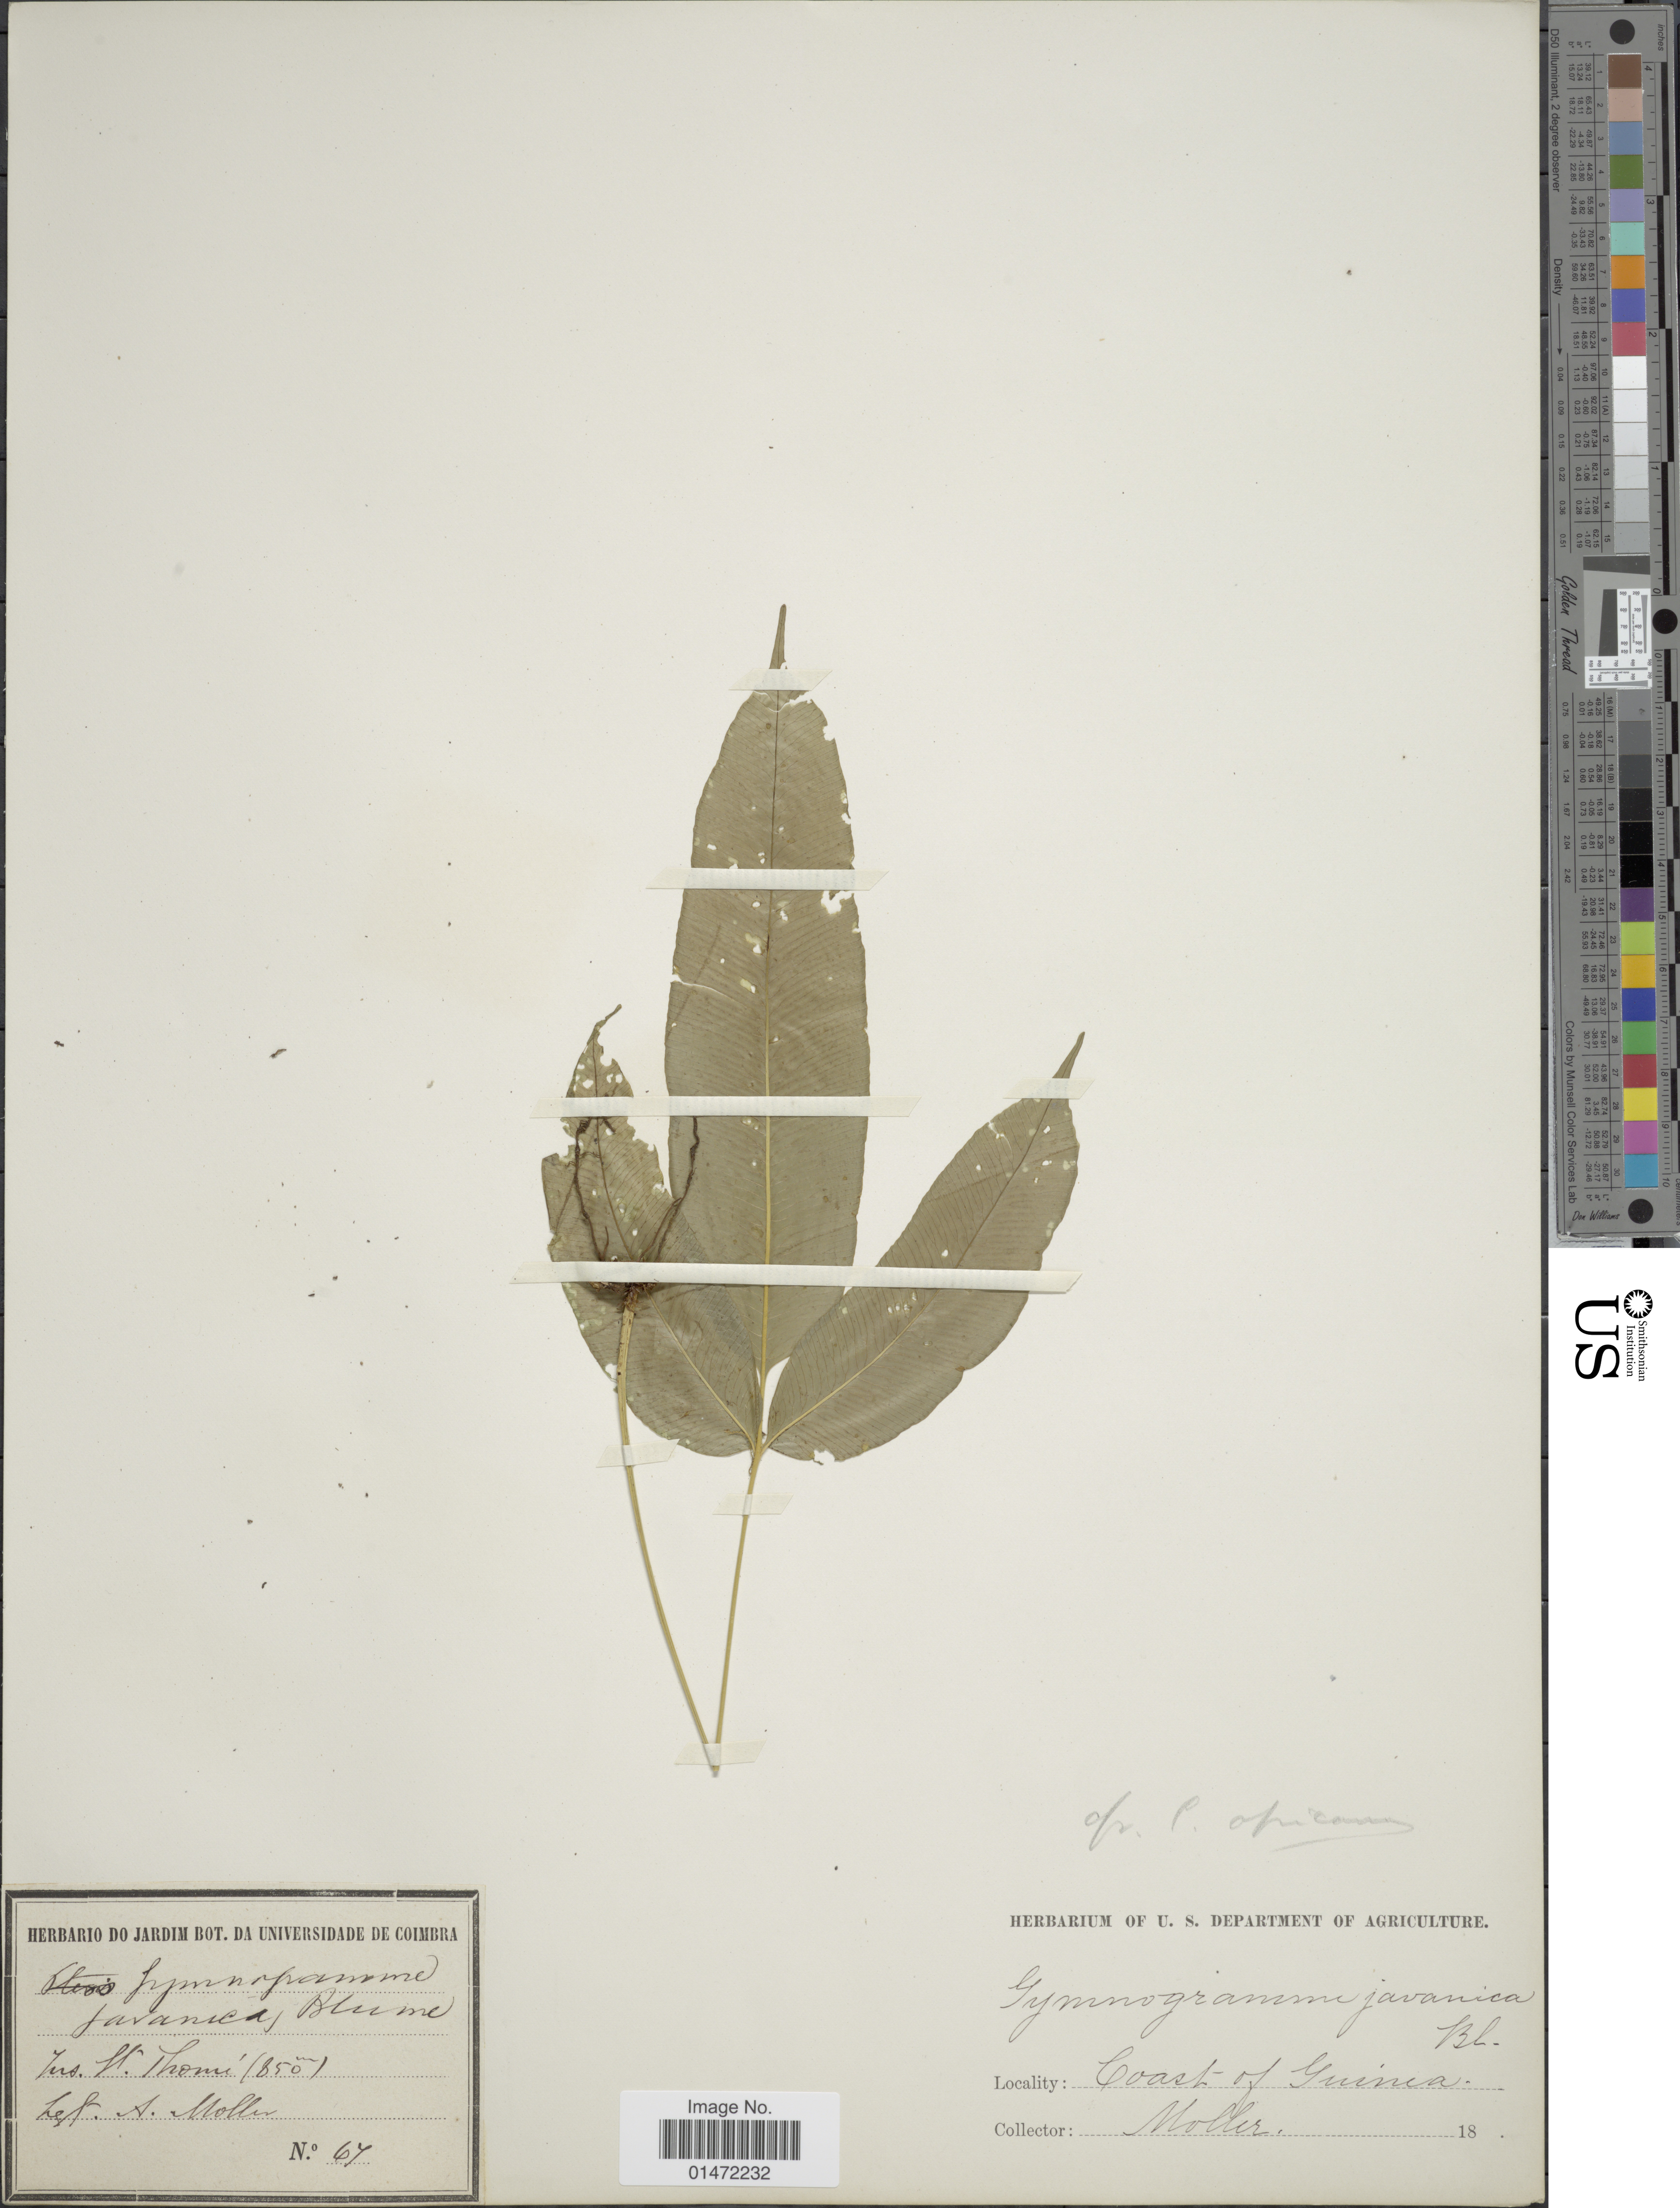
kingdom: Plantae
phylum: Tracheophyta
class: Polypodiopsida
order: Polypodiales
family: Pteridaceae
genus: Coniogramme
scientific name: Coniogramme africana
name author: Hieron.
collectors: A. Moller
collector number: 67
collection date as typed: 18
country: São Tomé and Principe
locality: Coast of Guinea. Jus. St. Thomé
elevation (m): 850